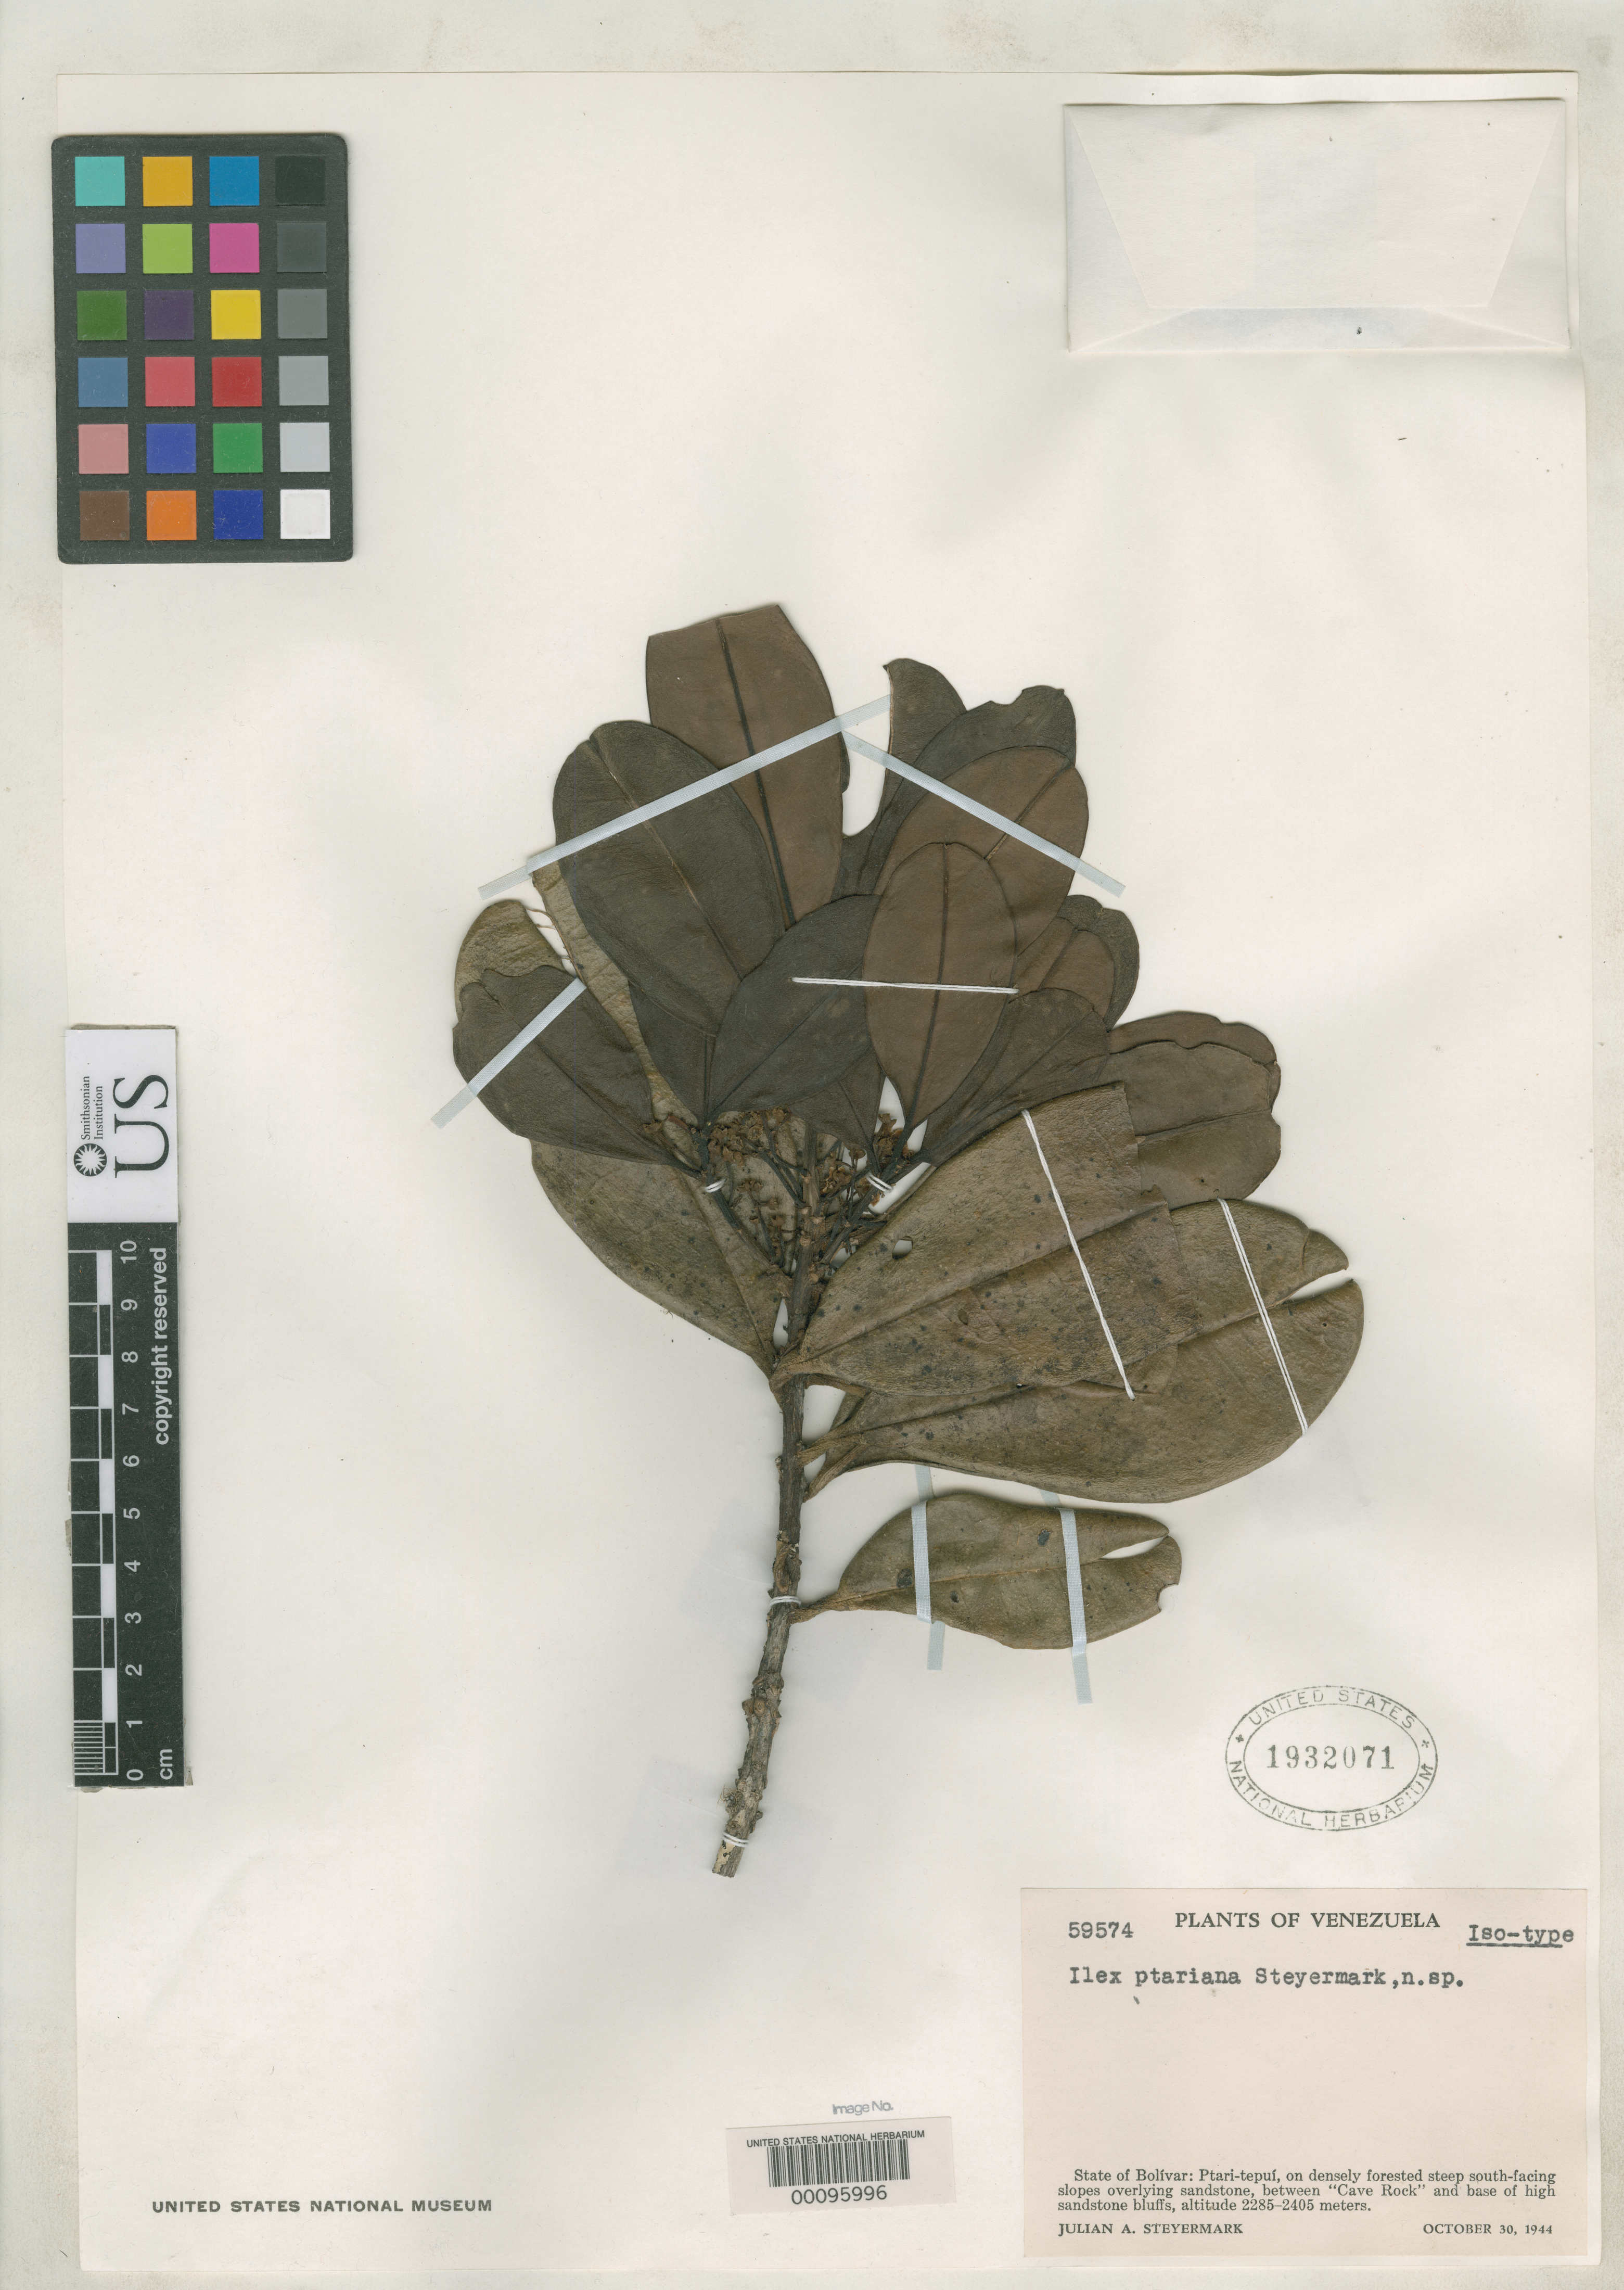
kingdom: Plantae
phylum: Tracheophyta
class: Magnoliopsida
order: Aquifoliales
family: Aquifoliaceae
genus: Ilex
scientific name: Ilex ptariana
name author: Steyerm.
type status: Isotype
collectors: J. Steyermark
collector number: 59574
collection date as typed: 30 Oct 1944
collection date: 1944-10-30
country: Venezuela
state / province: Bolivar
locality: "Cave Rock", Ptari-Tepui.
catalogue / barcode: US 1932071